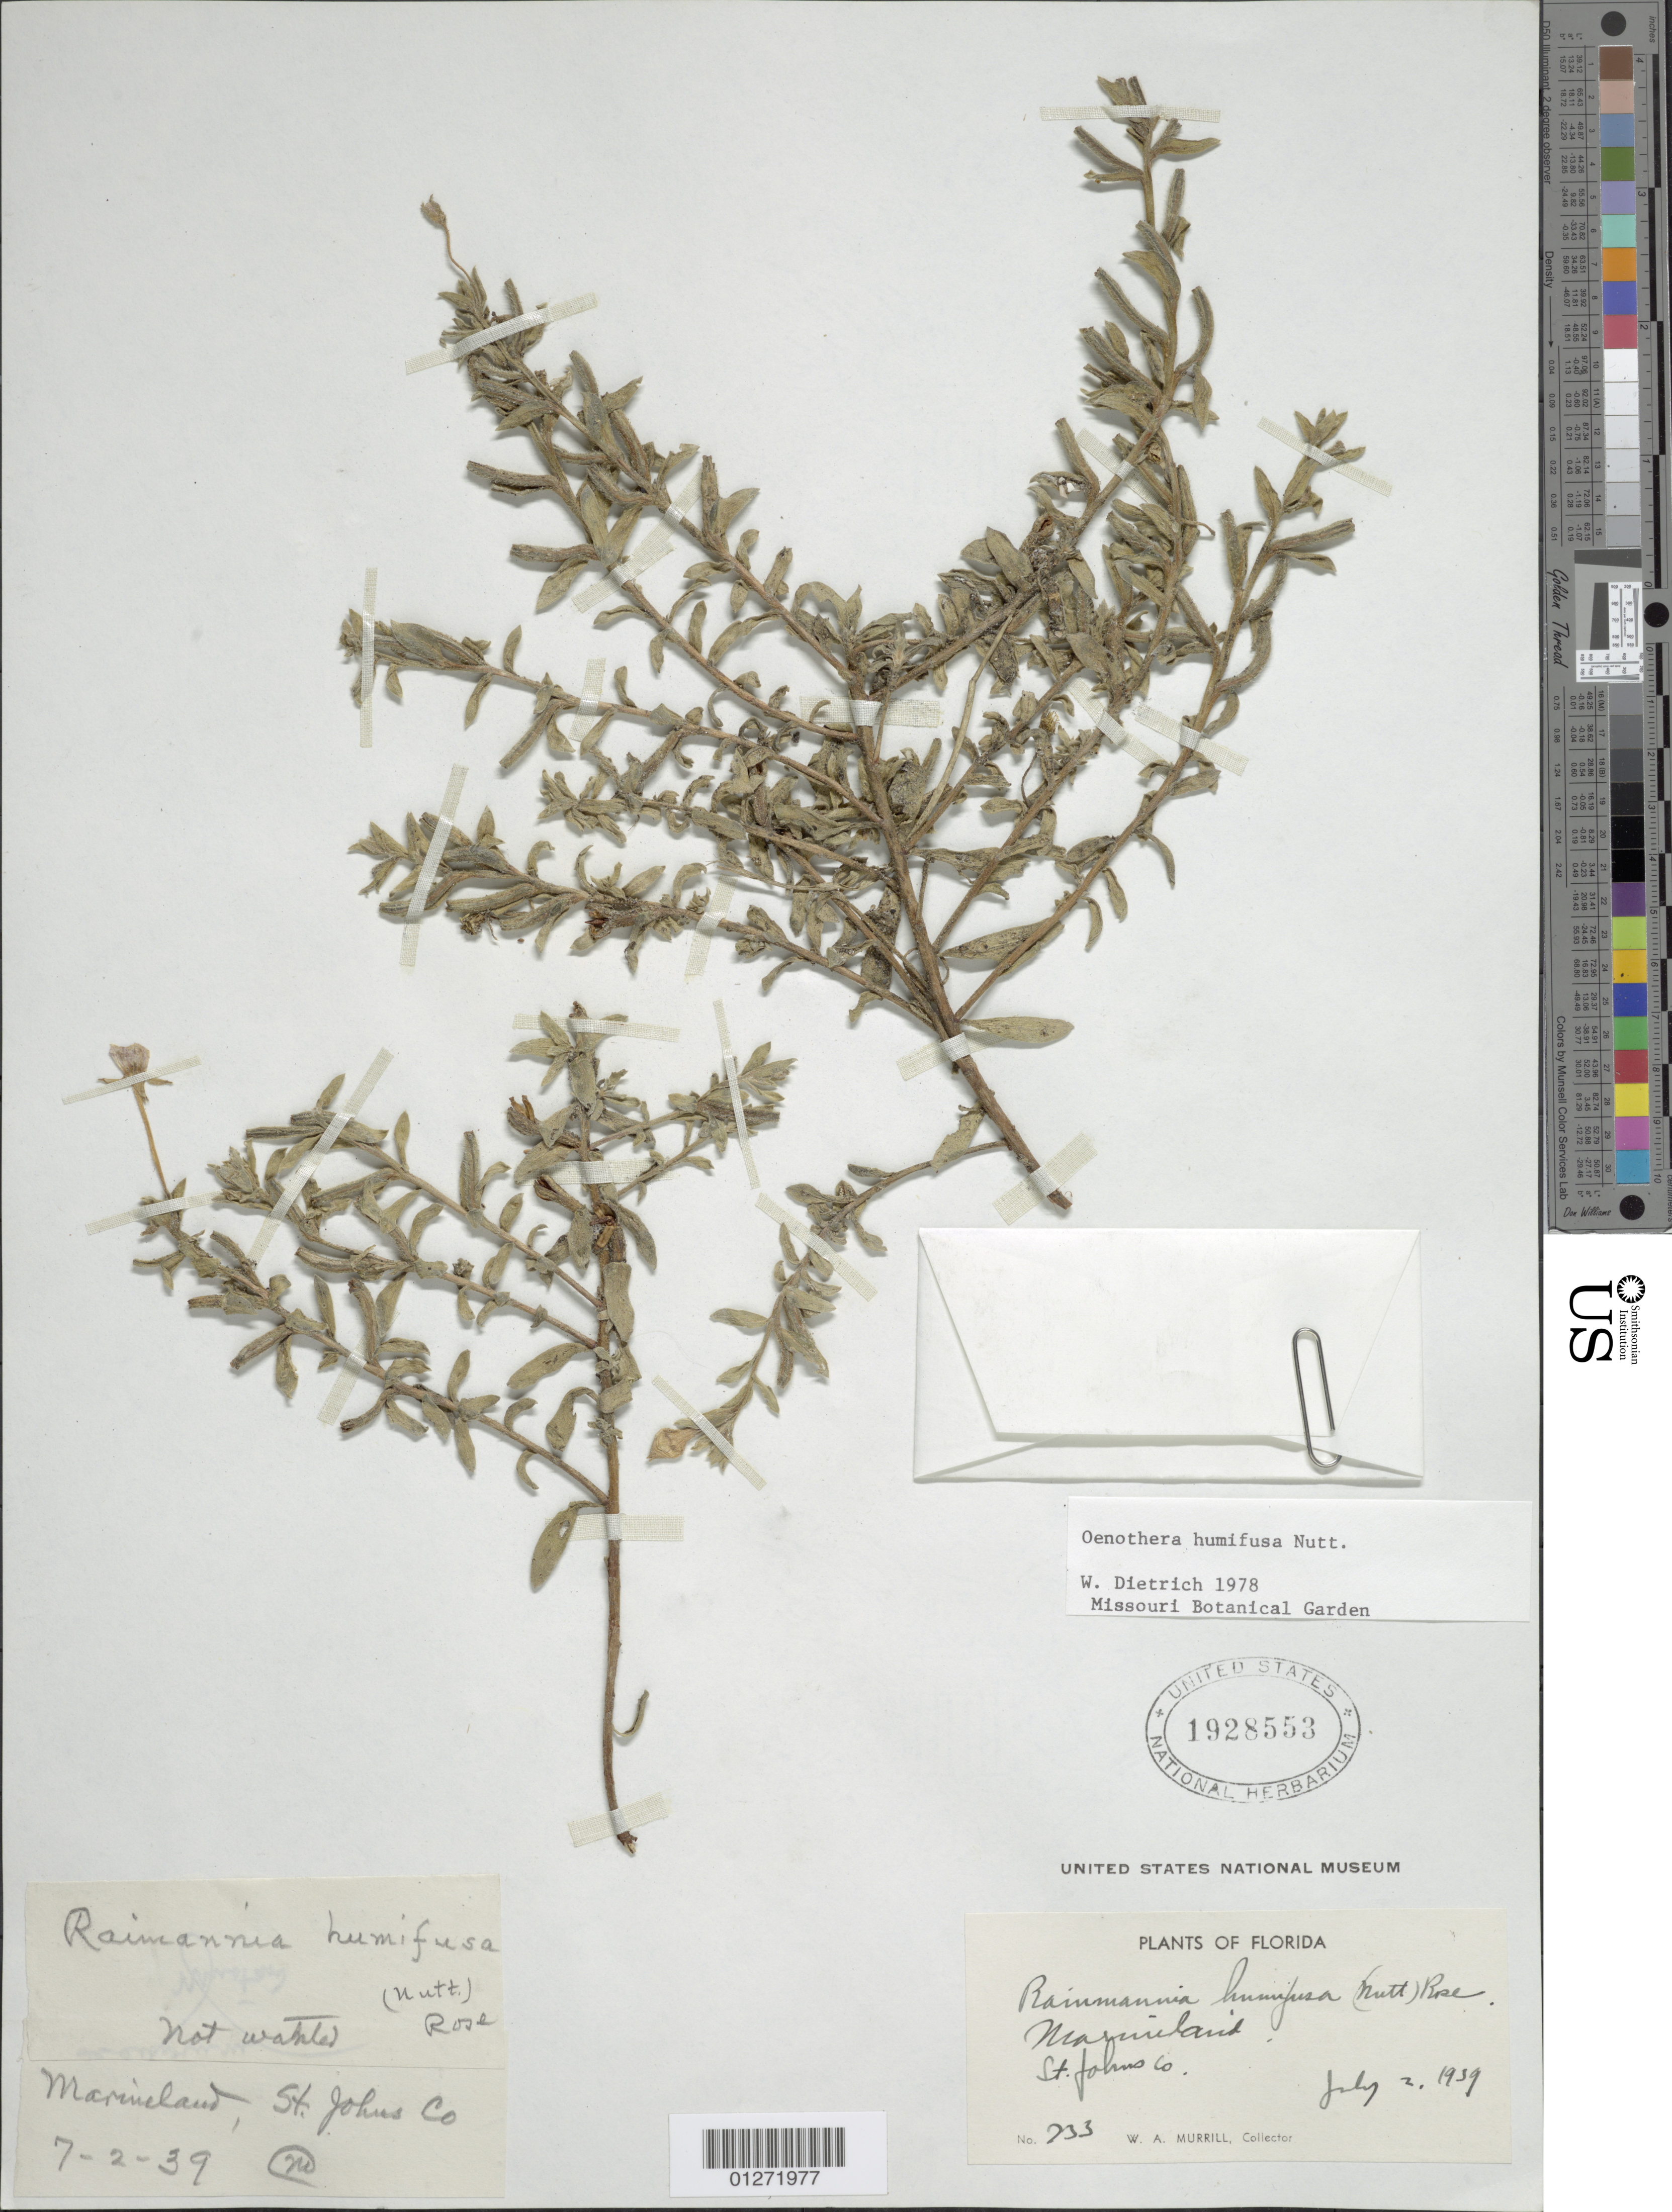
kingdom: Plantae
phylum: Tracheophyta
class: Magnoliopsida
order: Myrtales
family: Onagraceae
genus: Oenothera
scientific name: Oenothera humifusa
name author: Nutt.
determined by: Dietrich, W.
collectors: W. A. Murrill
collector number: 733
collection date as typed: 2 Jul 1939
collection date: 1939-07-02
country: United States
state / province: Florida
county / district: St. Johns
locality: Marineland.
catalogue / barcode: US 1928553